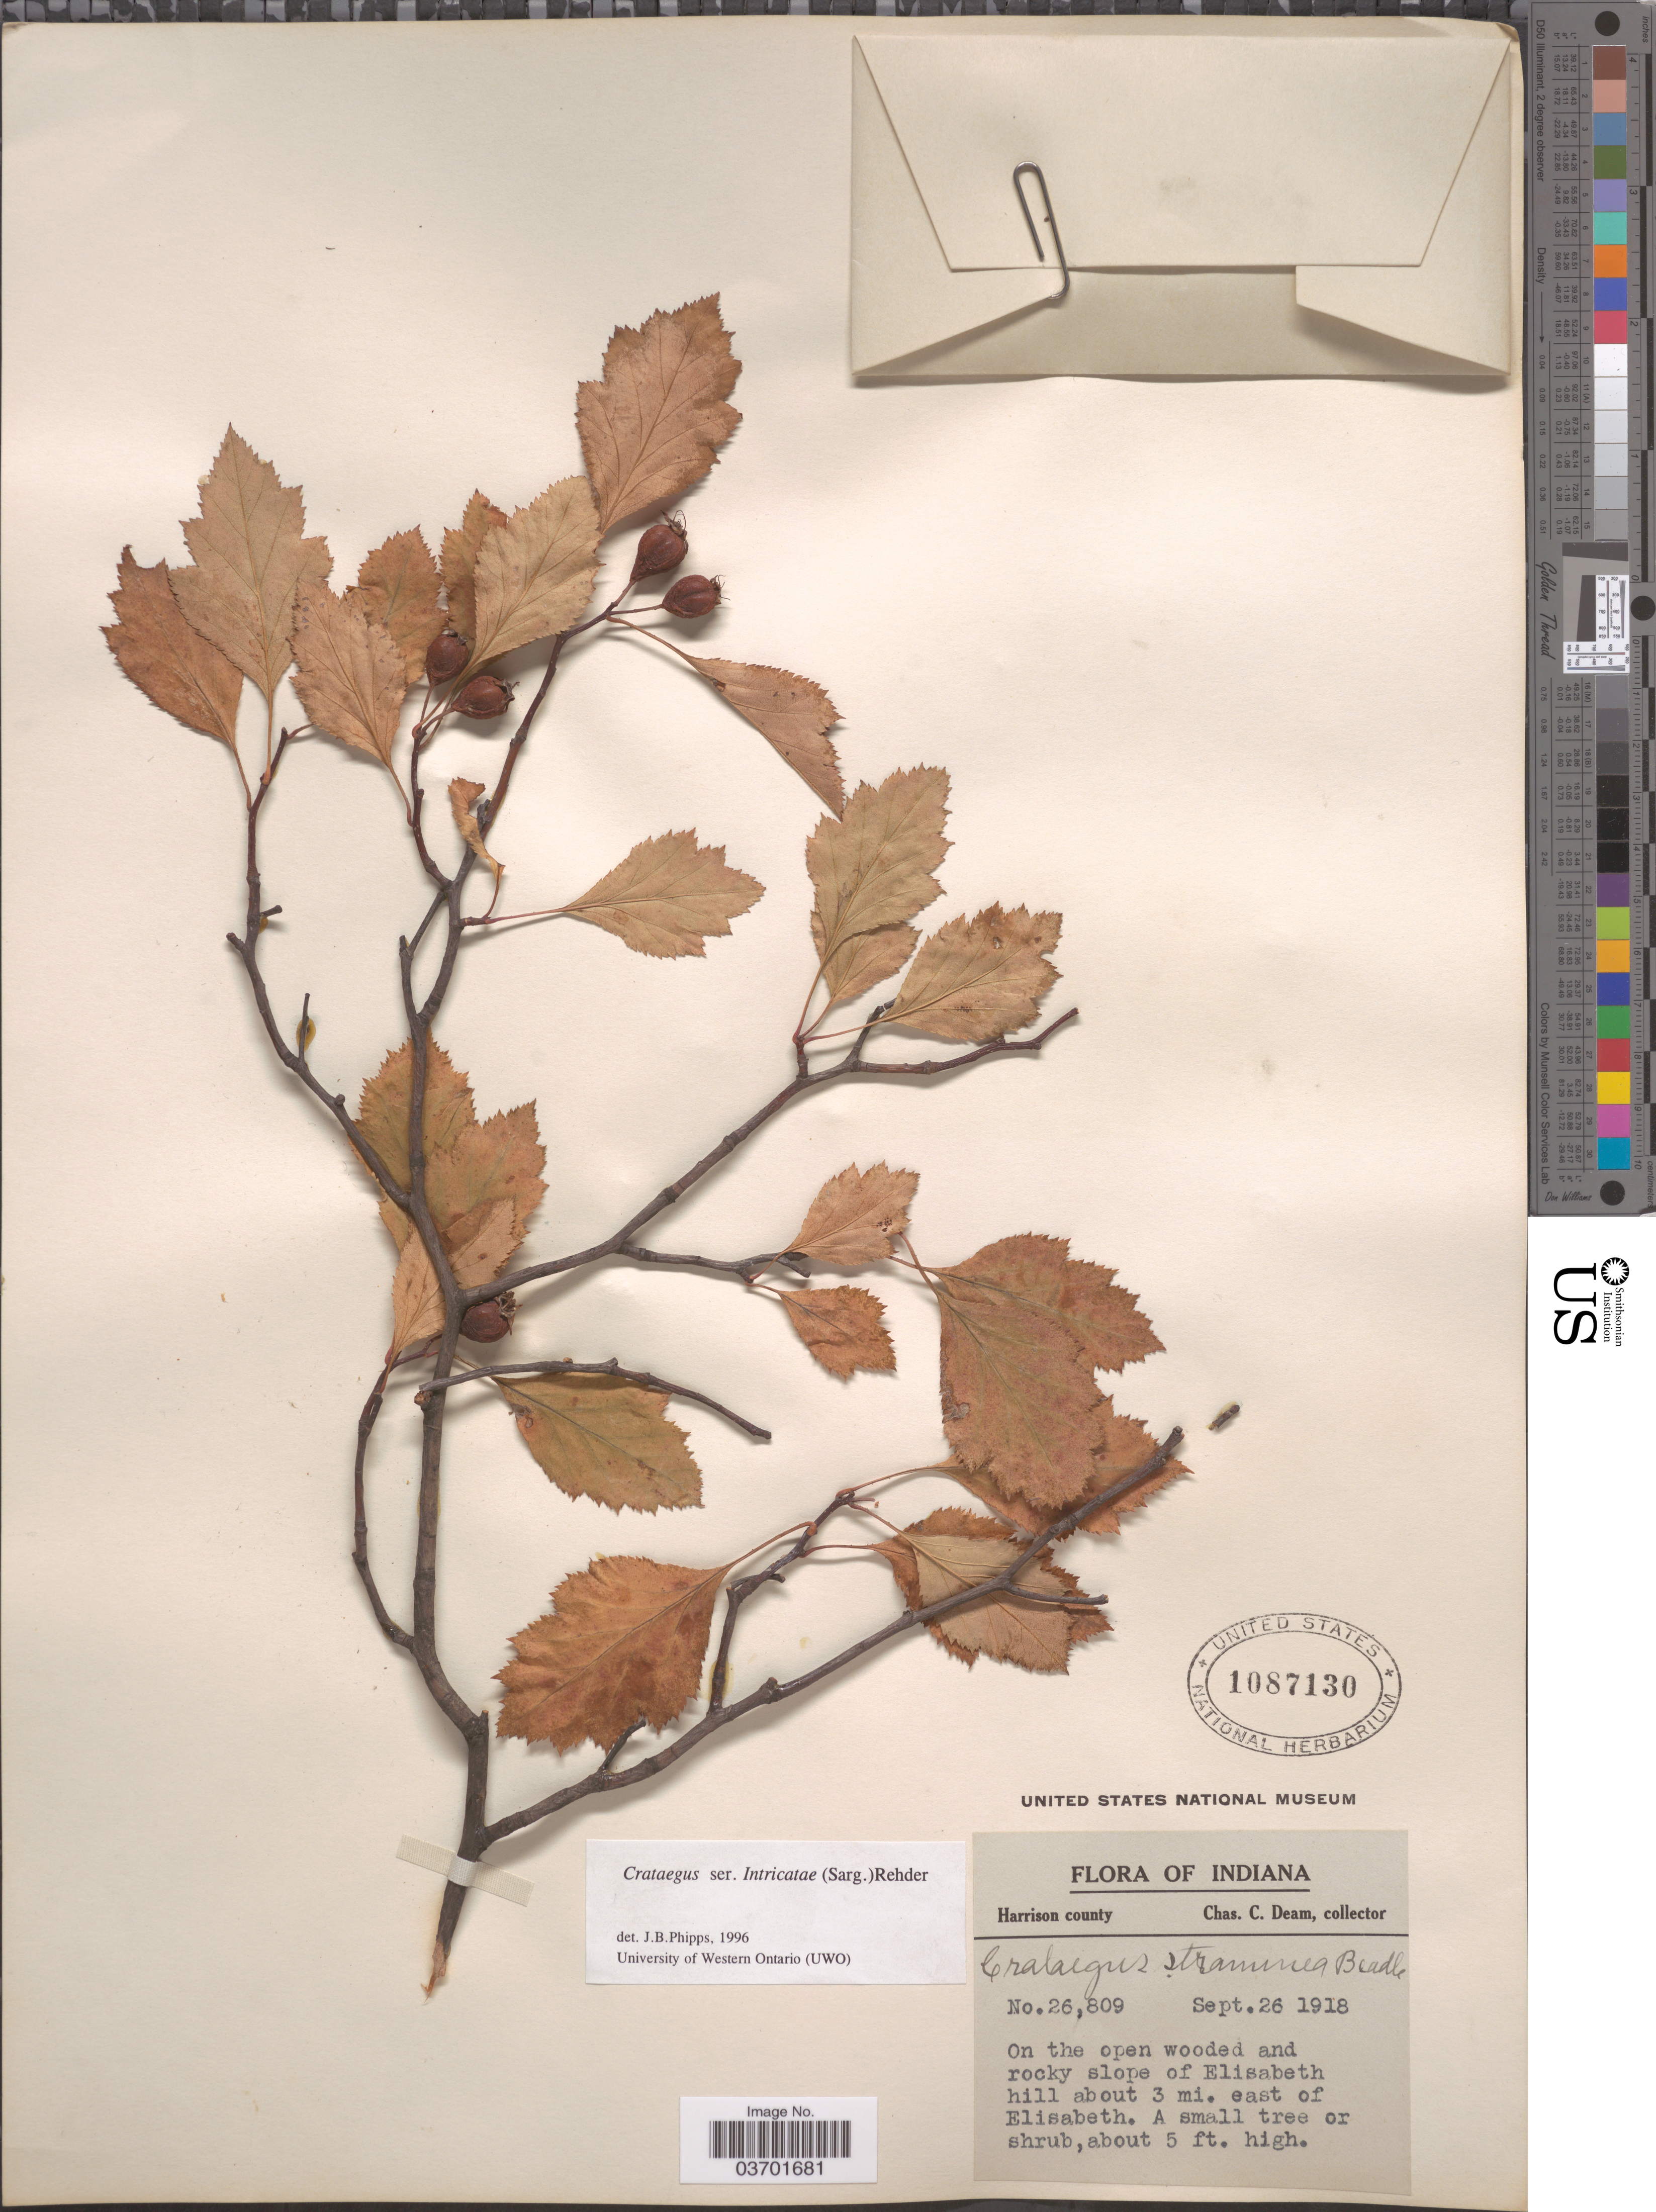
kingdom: Plantae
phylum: Tracheophyta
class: Magnoliopsida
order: Rosales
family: Rosaceae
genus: Crataegus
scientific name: Crataegus rubella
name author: Beadle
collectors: C. C. Deam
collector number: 26809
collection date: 1918-09-26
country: United States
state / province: Indiana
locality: Harrison county. Elisabeth hill about 3 mi. east of Elisabeth.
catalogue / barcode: US 1087130